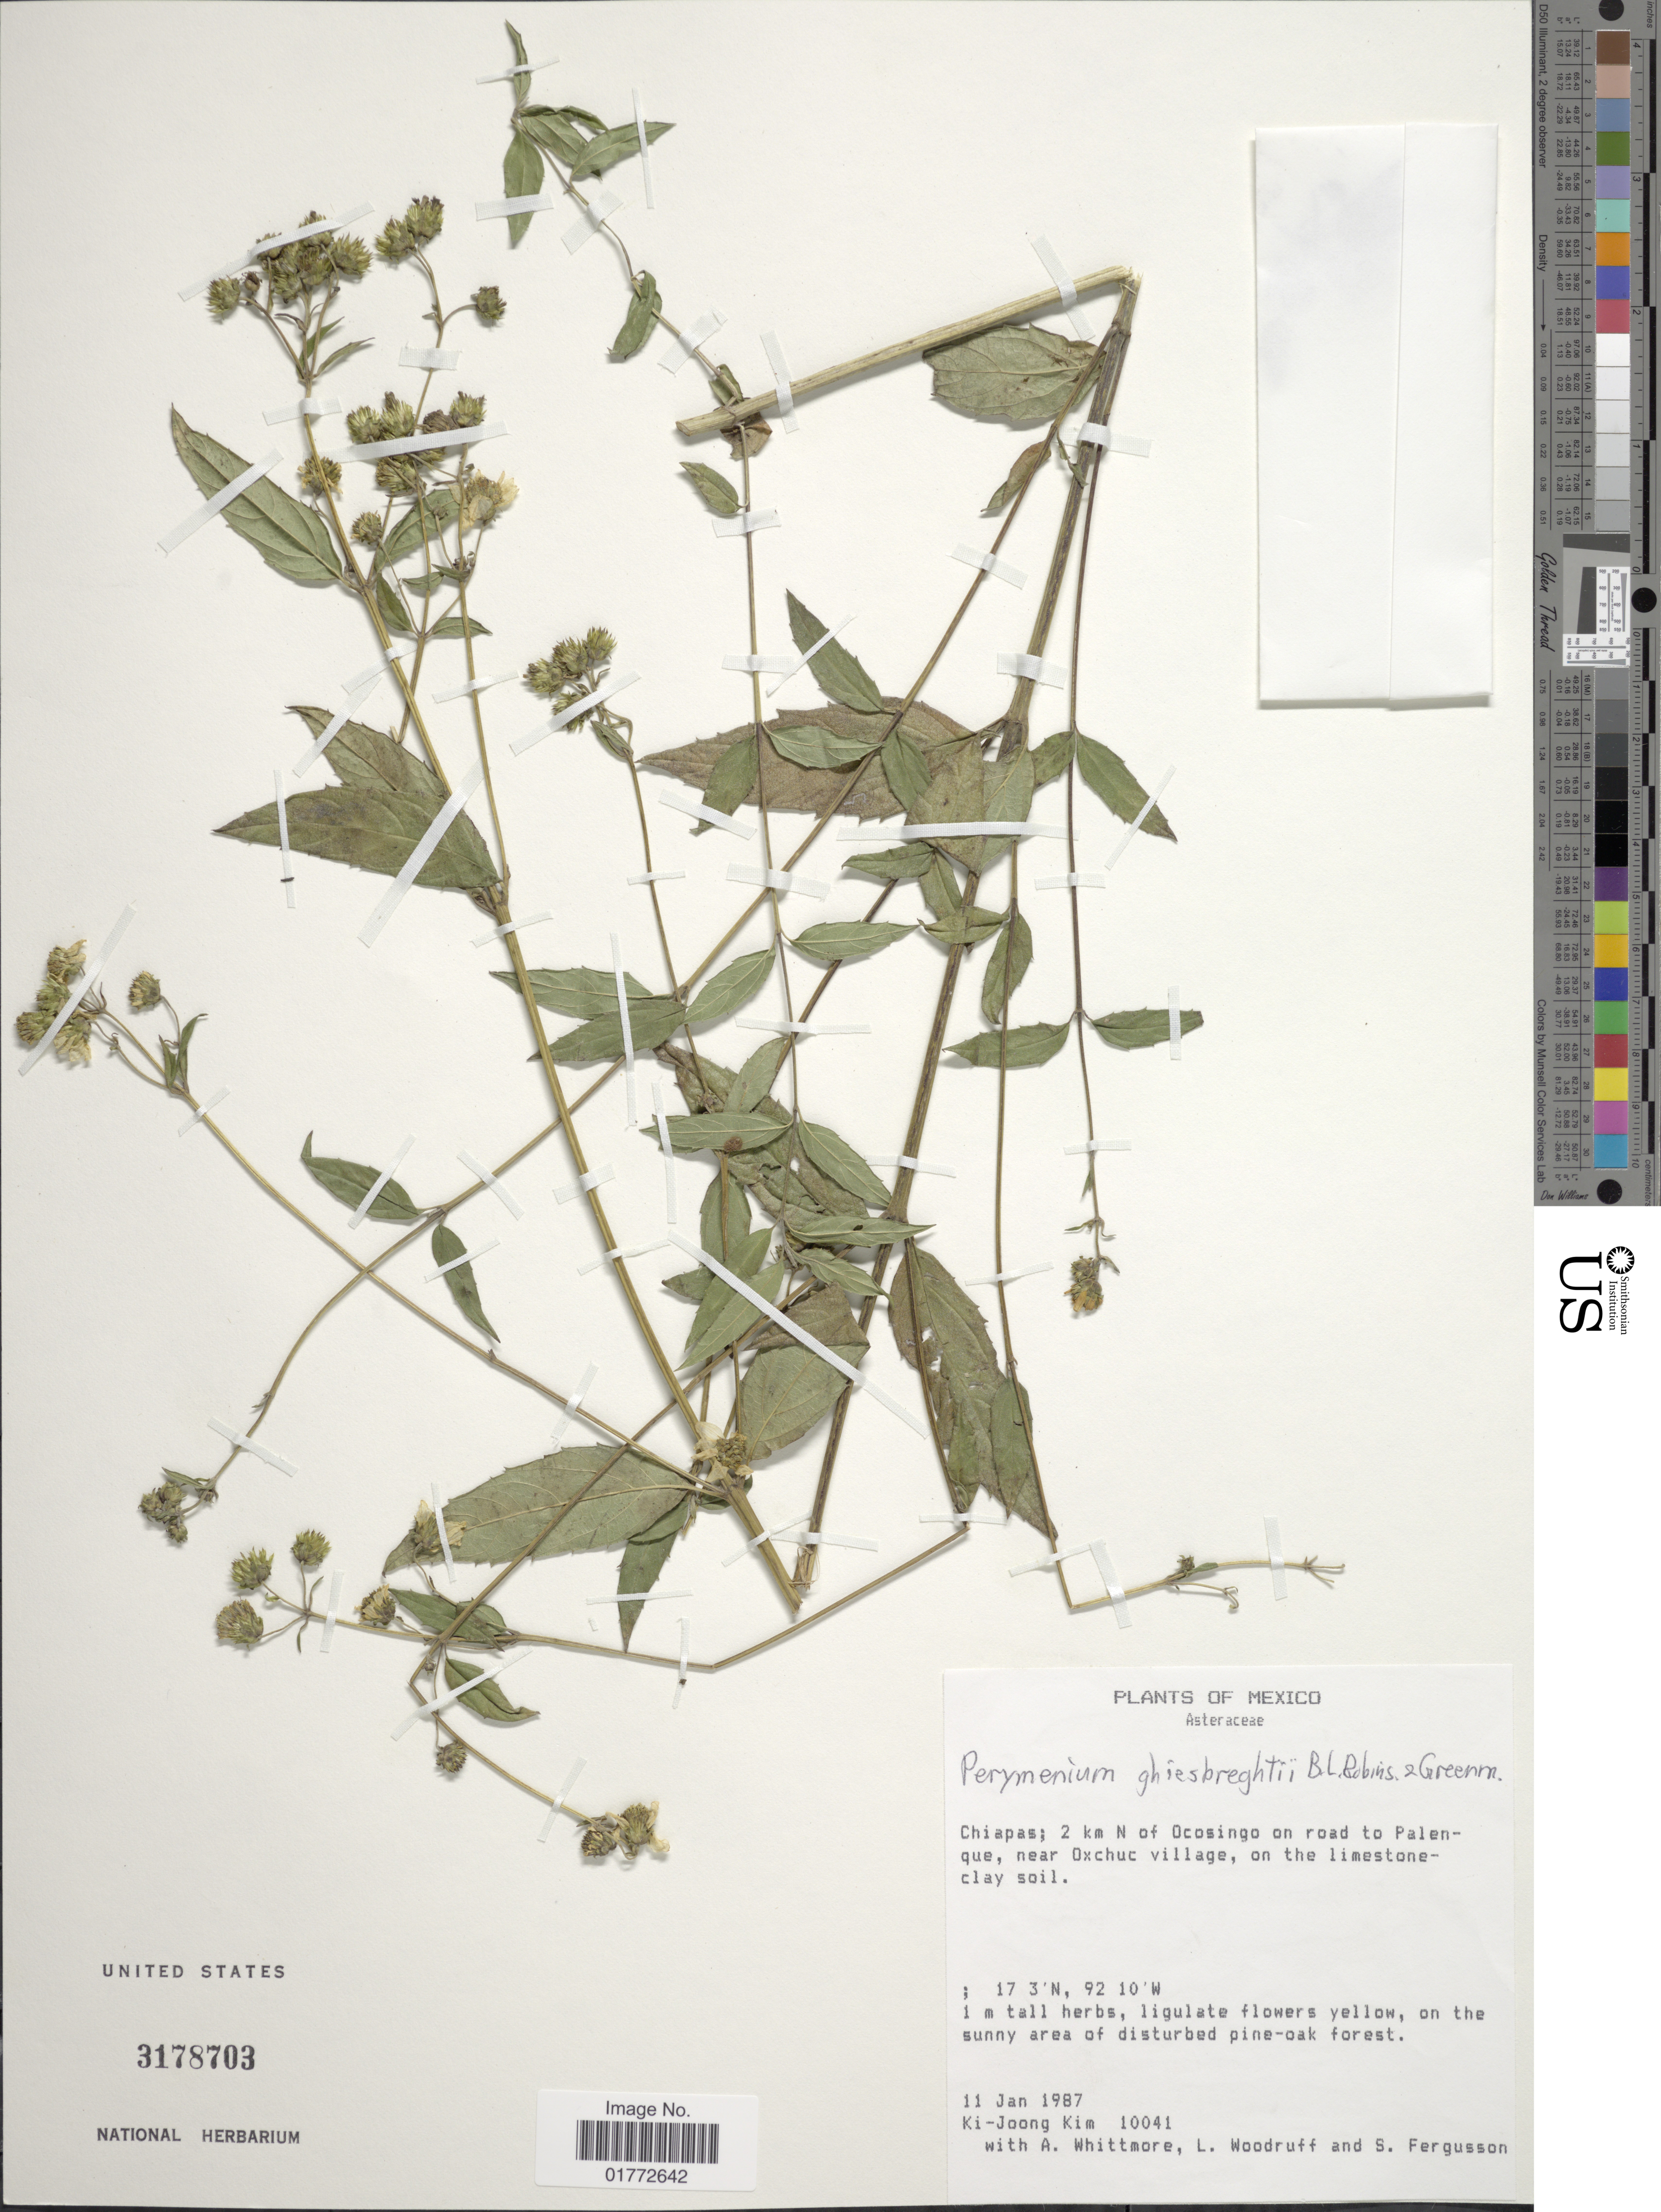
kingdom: Plantae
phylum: Tracheophyta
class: Magnoliopsida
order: Asterales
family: Asteraceae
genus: Perymenium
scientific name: Perymenium ghiesbreghtii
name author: B.L. Rob. & Greenm.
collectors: K. Kim, A. Whittmore, L. Woodruff & S. Fergusson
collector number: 10041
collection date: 1987-01-11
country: Mexico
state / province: Chiapas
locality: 2 km N of Ocosingo on road to Palenque, near Qxchuc village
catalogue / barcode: US 3178703